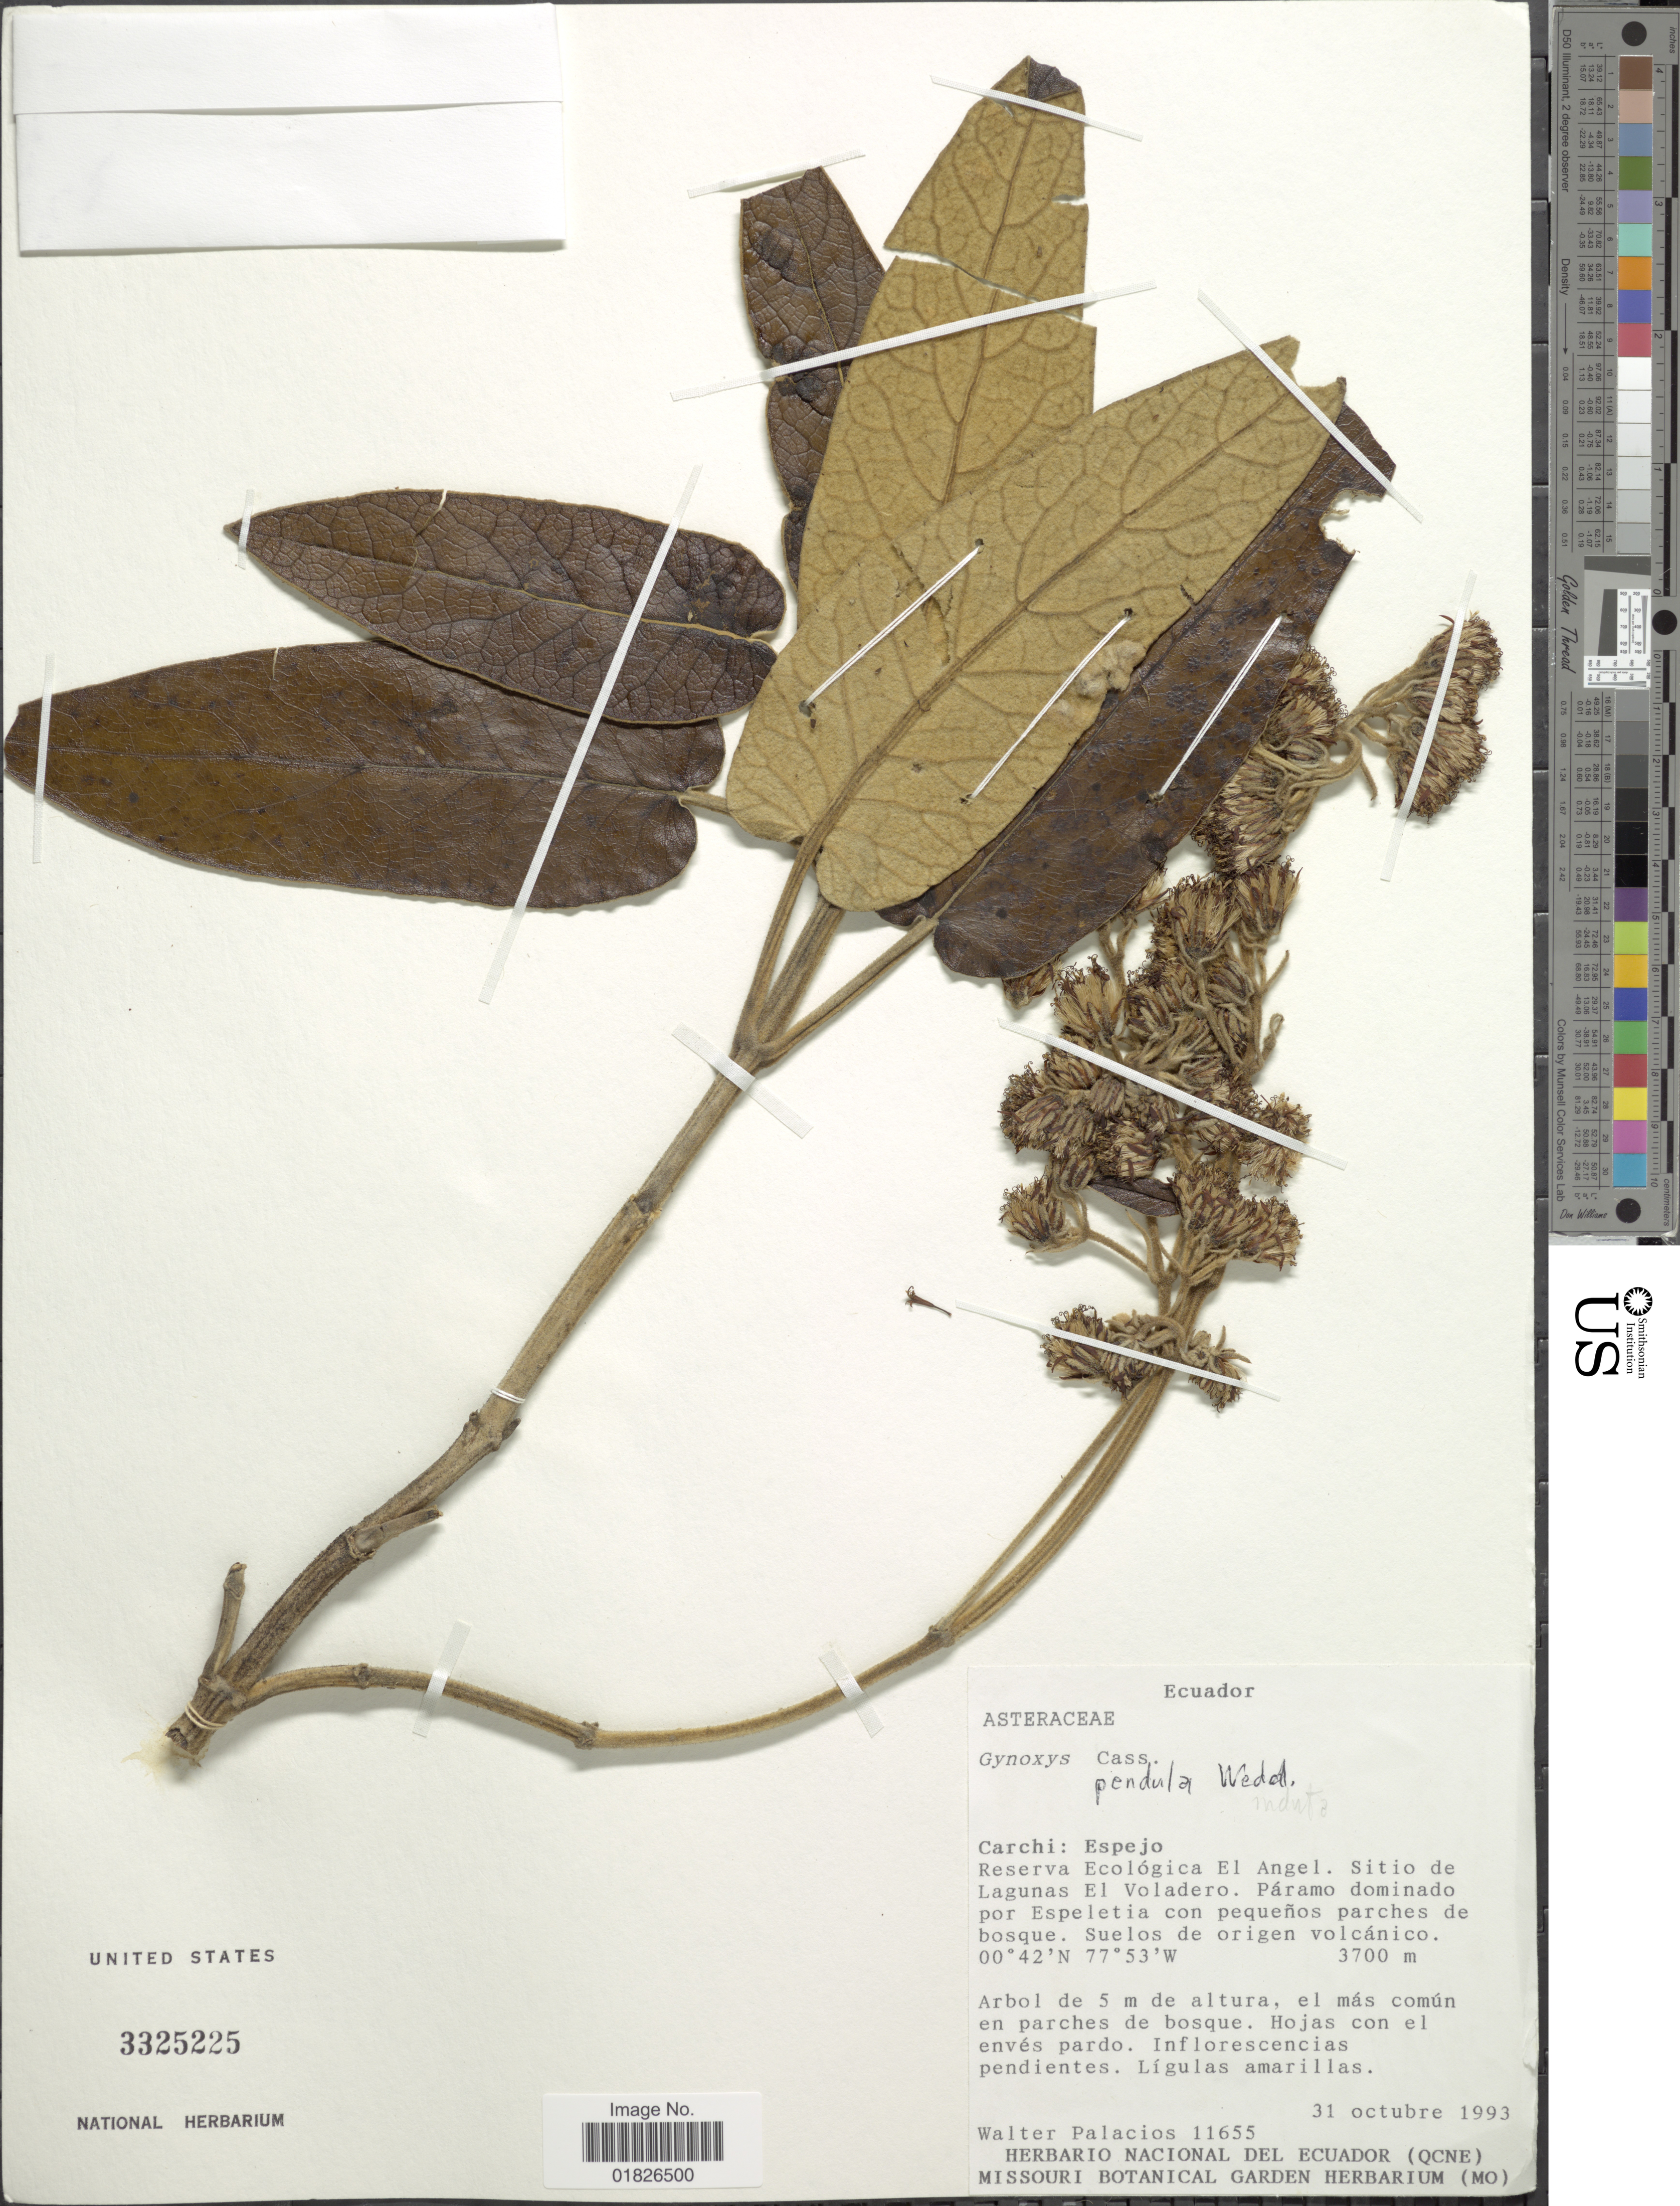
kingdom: Plantae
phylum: Tracheophyta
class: Magnoliopsida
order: Asterales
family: Asteraceae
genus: Gynoxys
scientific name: Gynoxys pendula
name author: Sch. Bip. ex Wedd.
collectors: W. Palacios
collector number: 11655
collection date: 1993-10-31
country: Ecuador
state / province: Carchi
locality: Espejo, Reserva Ecologica El Angel, Sitio de Lagunas El Voladero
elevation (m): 3700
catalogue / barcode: US 3325225